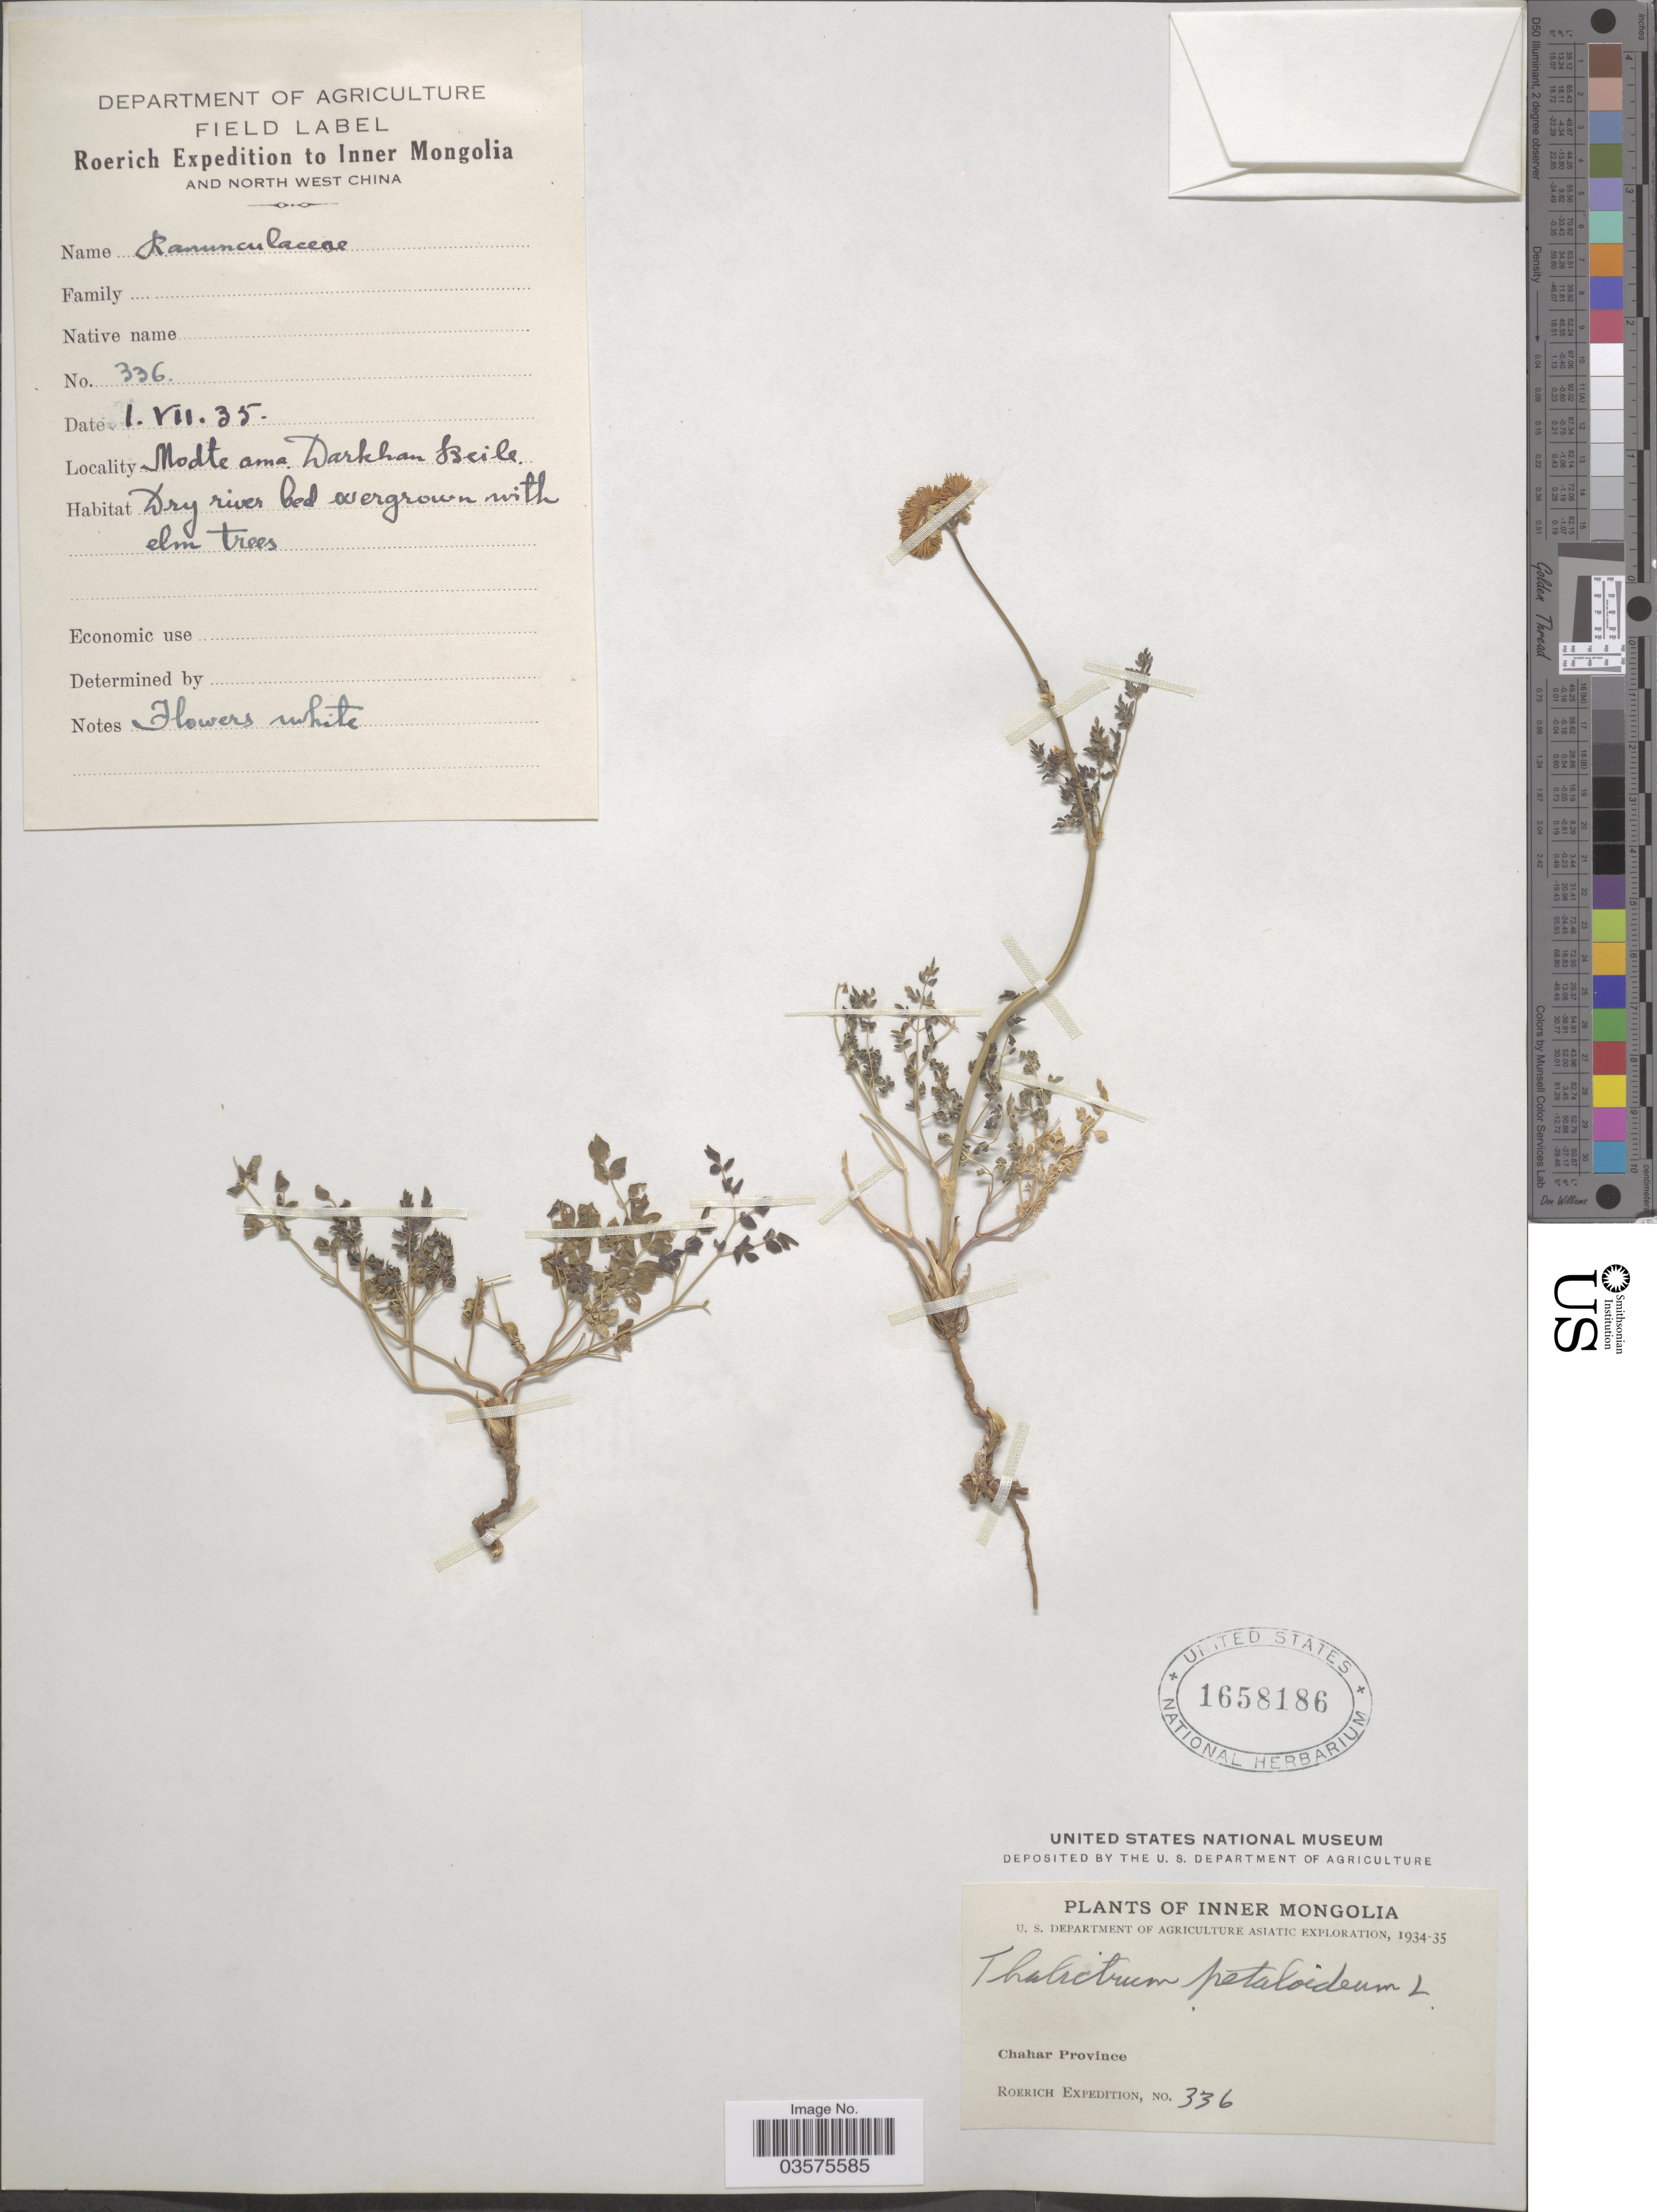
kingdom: Plantae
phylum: Tracheophyta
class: Magnoliopsida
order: Ranunculales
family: Ranunculaceae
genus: Thalictrum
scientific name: Thalictrum petaloideum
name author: L.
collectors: Roerich Expedition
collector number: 336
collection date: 1935-07-01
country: China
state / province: Nei Monggol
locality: Inner Mongolia and North West China. Modte ama Darkhan Beile. Chahar Province.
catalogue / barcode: US 1658186